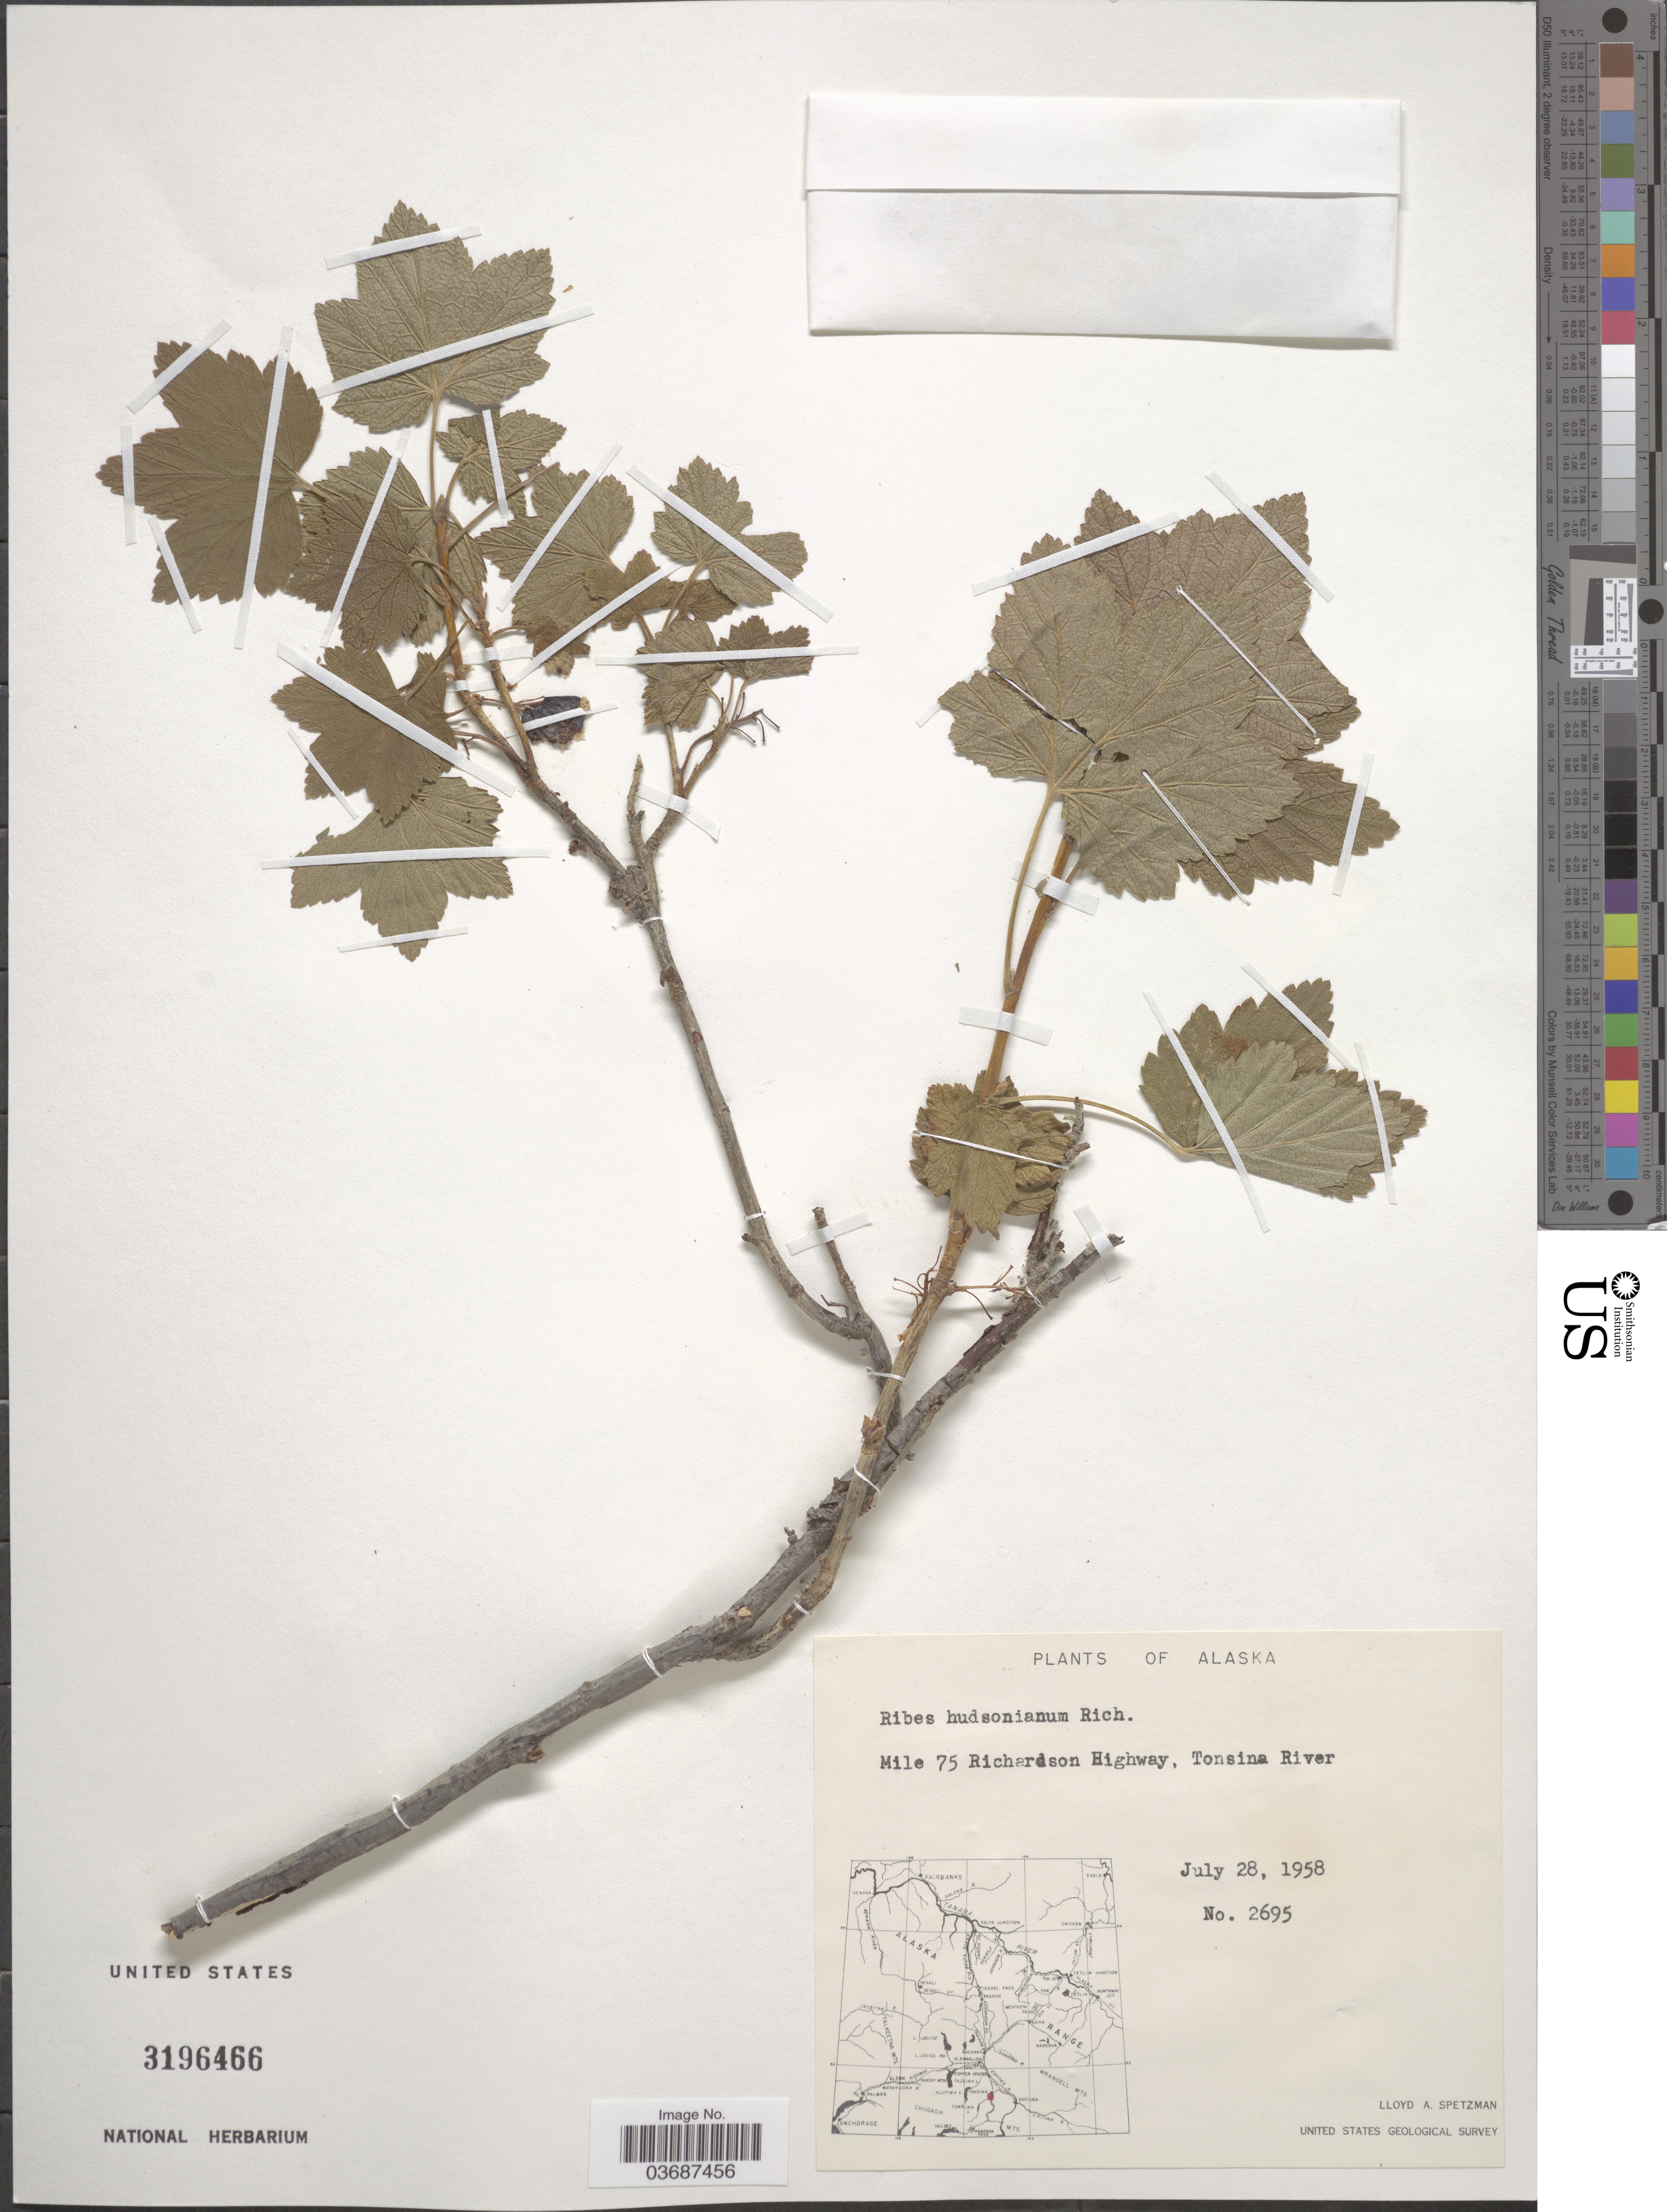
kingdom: Plantae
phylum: Tracheophyta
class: Magnoliopsida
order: Saxifragales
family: Grossulariaceae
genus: Ribes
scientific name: Ribes hudsonianum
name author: Richardson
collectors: L. Spetzman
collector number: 2695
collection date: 1958-07-28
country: United States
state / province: Alaska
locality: Mile 75 Richardson Highway, Tonsina River. United States Geological Survey.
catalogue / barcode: US 3196466